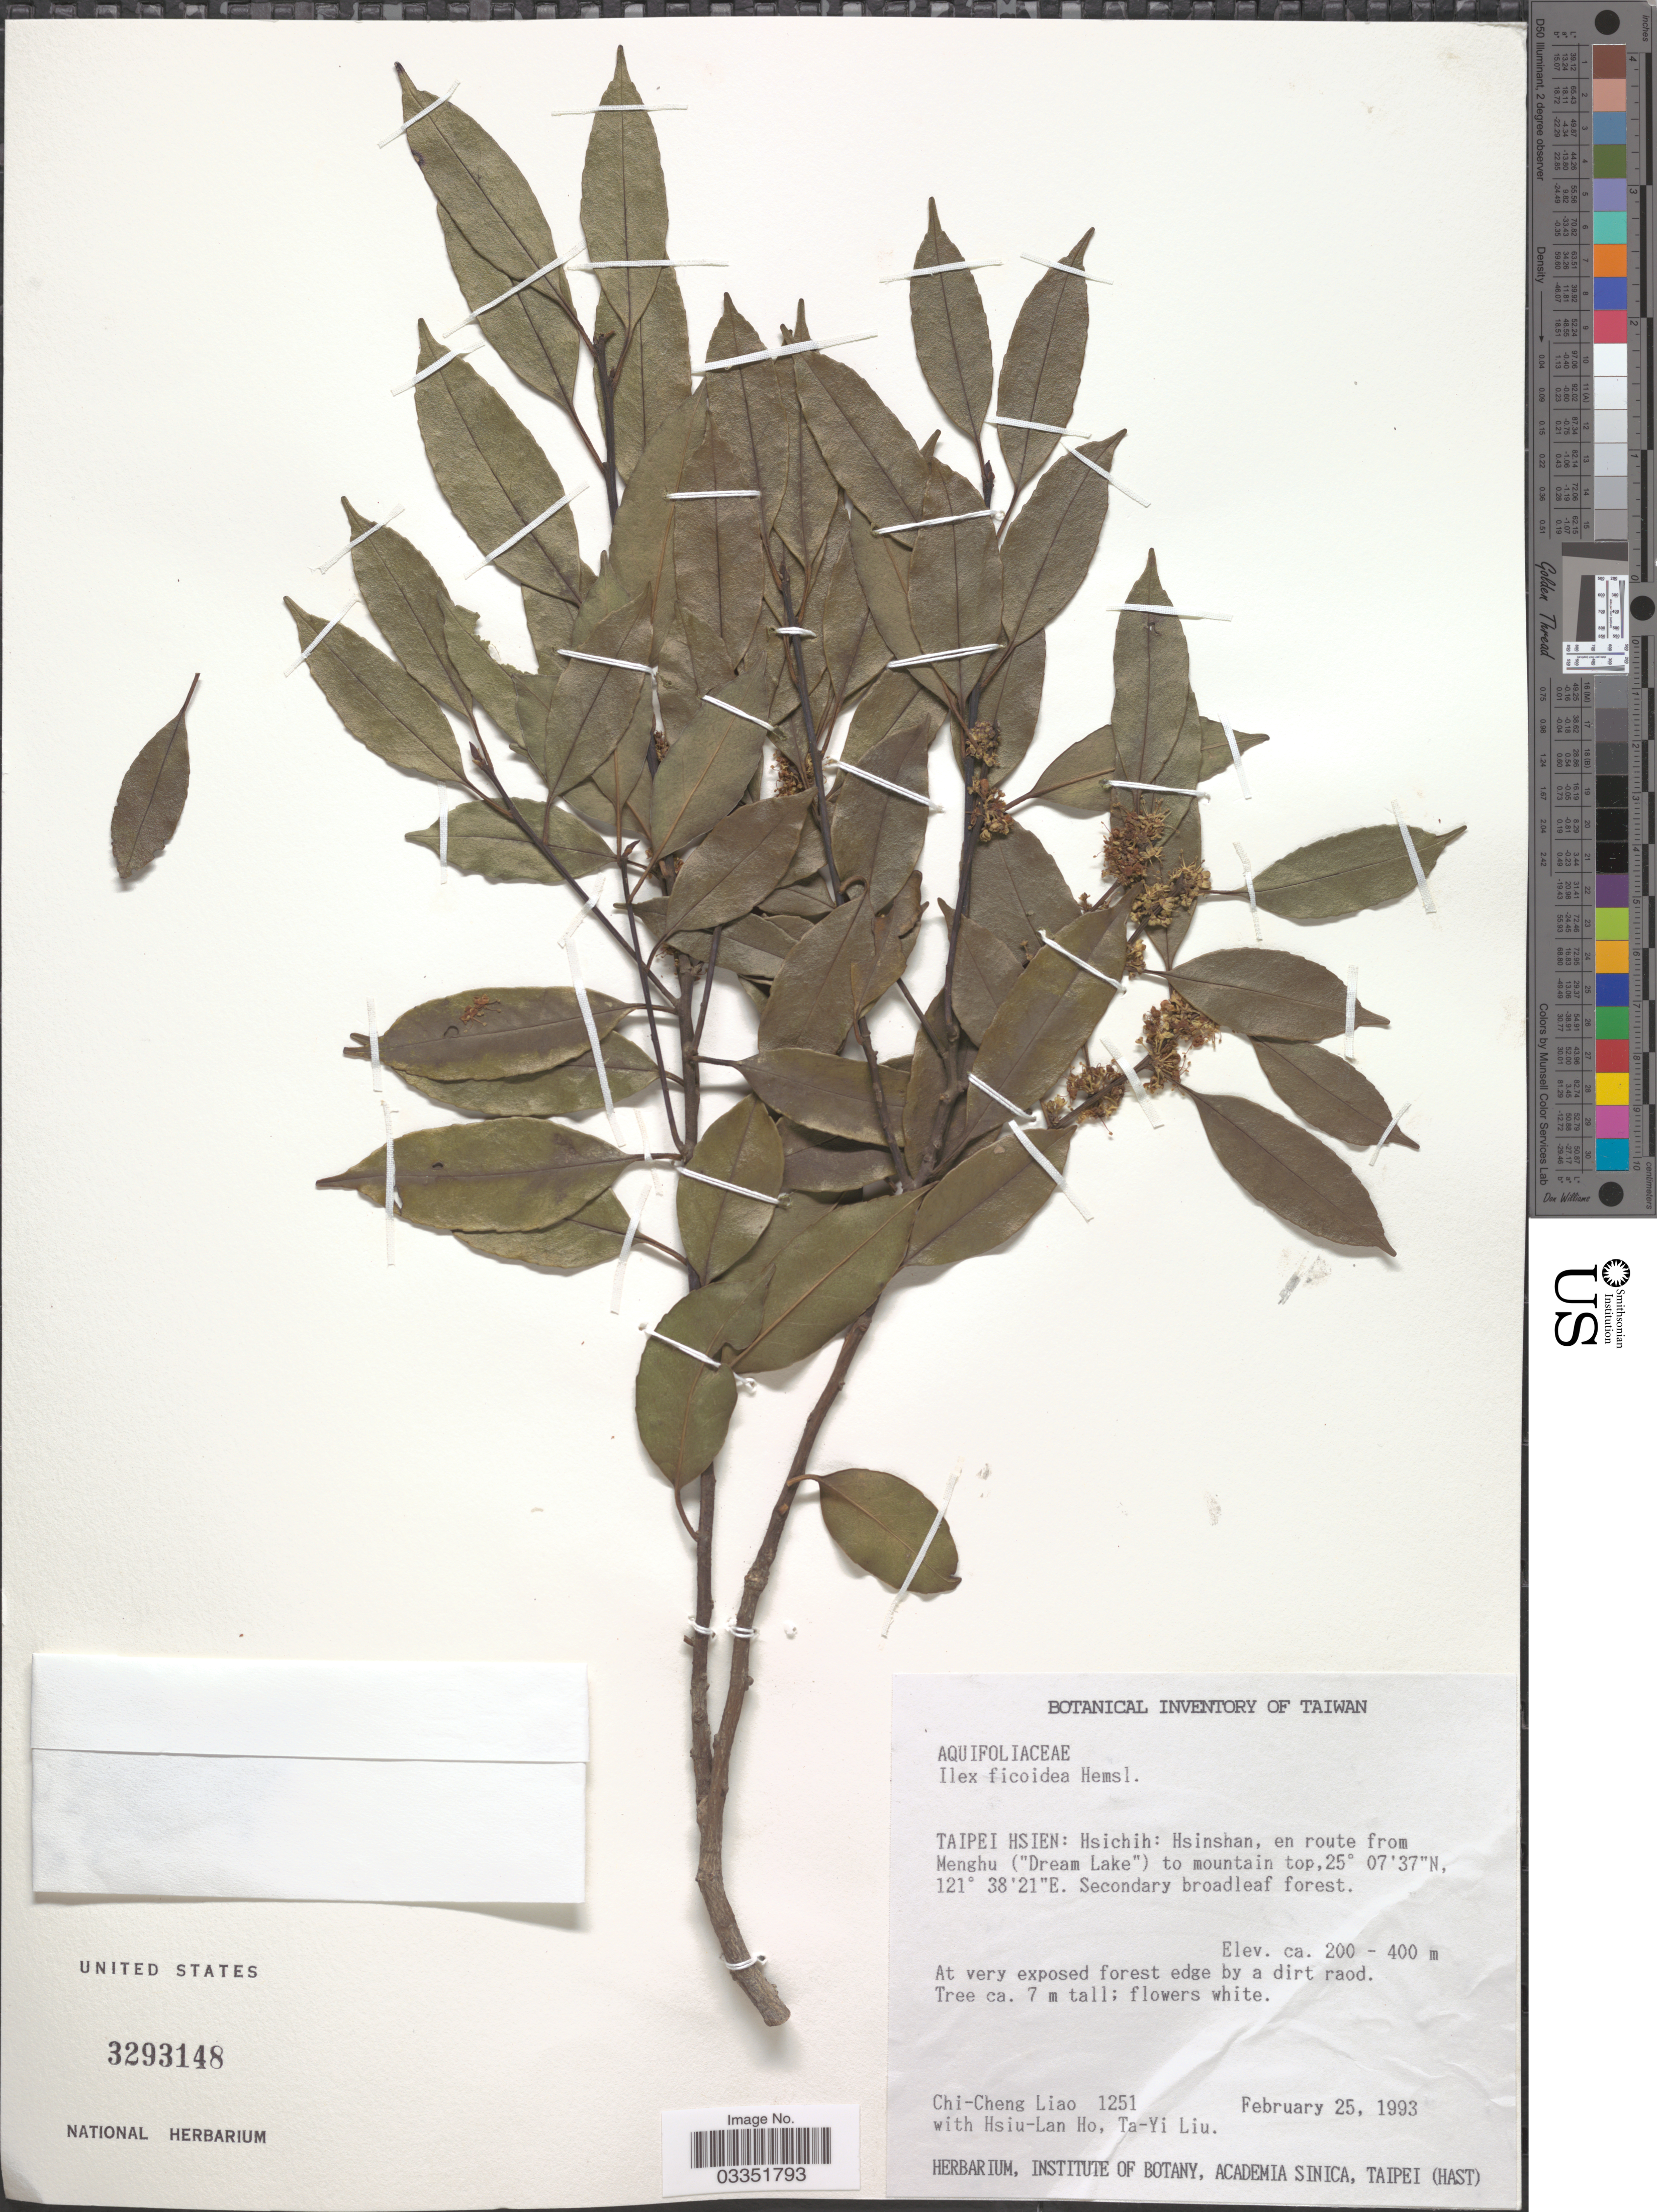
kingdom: Plantae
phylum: Tracheophyta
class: Magnoliopsida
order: Aquifoliales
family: Aquifoliaceae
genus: Ilex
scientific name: Ilex ficoidea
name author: Hemsl.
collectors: C. Liao, H. Ho & T. Y. Liu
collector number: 1251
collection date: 1993-02-25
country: Taiwan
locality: Taipei Hsien: Hsichih: Hsinshan, en route from Menghu ("Dream Lake") to mountain top.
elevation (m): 200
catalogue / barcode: US 3293148